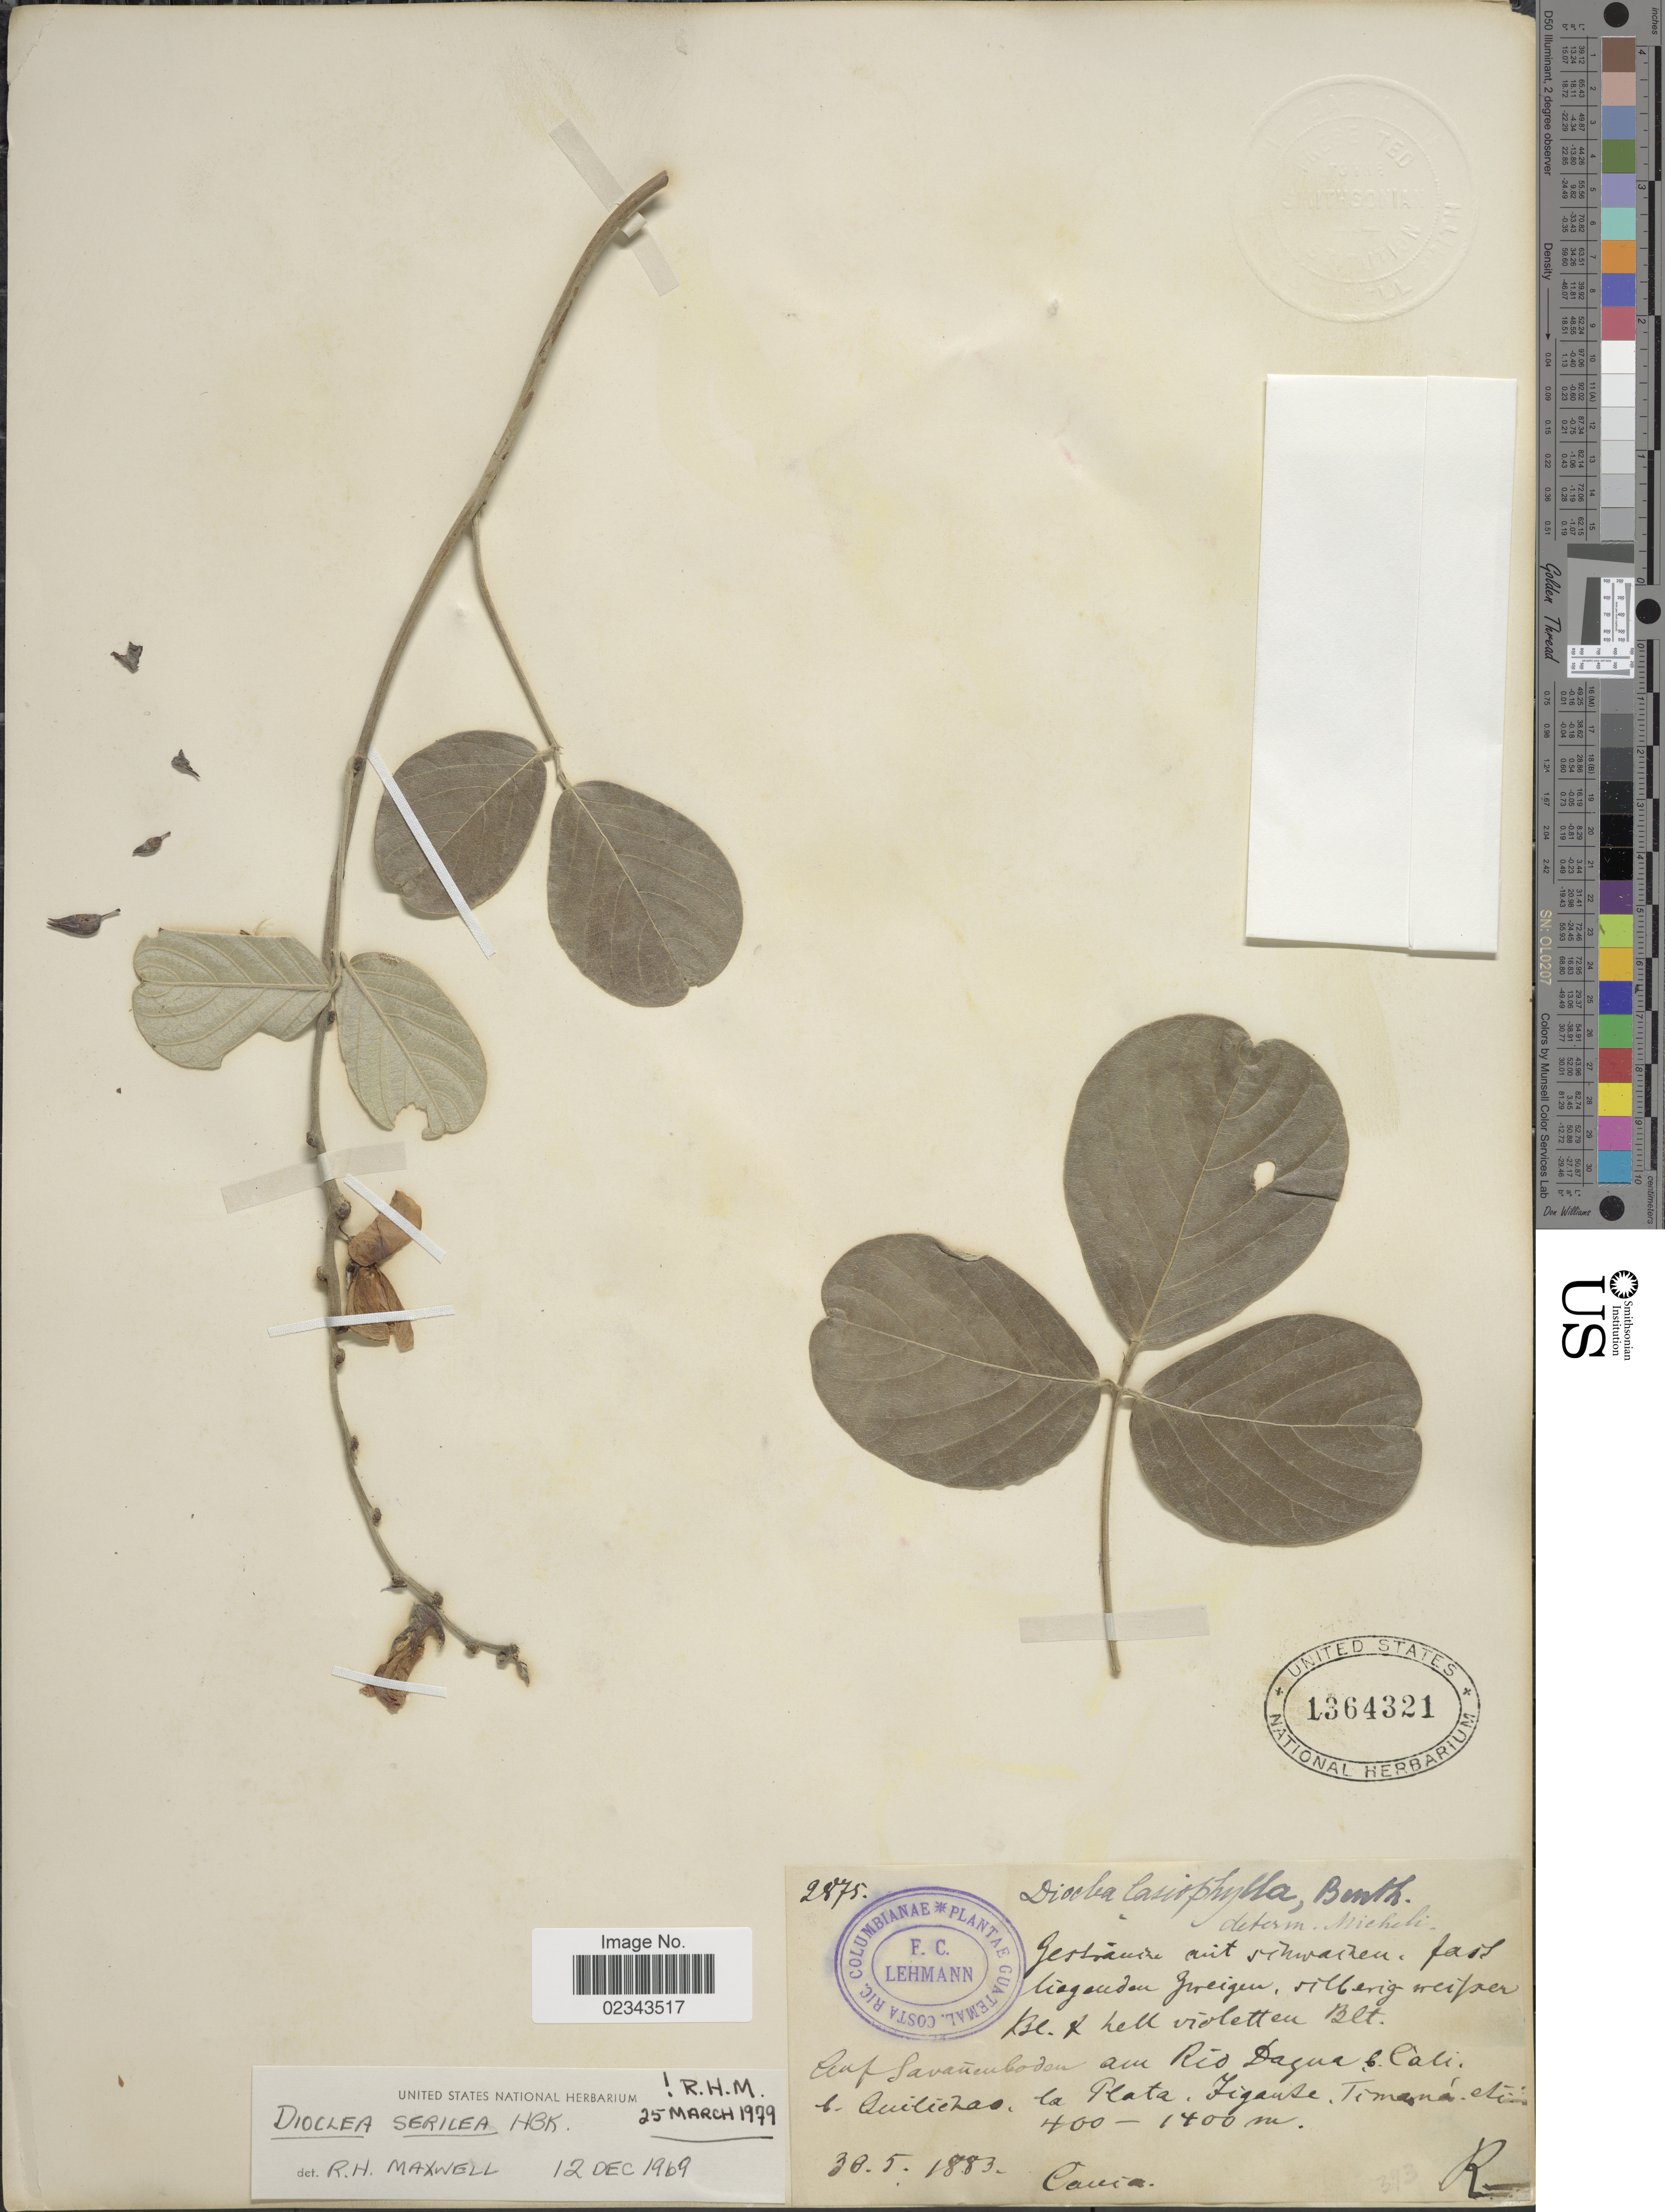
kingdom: Plantae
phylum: Tracheophyta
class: Magnoliopsida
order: Fabales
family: Fabaceae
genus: Dioclea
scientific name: Dioclea sericea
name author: Kunth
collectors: F. C. Lehmann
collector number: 2875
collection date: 1883-05-30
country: Colombia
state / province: Cauca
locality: Auf Savanenboden am Rio Dagua b. Cali, b. Quilichas, la Plata, Gigante, Timana, etc., Cauca.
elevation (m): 400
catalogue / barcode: US 1364321